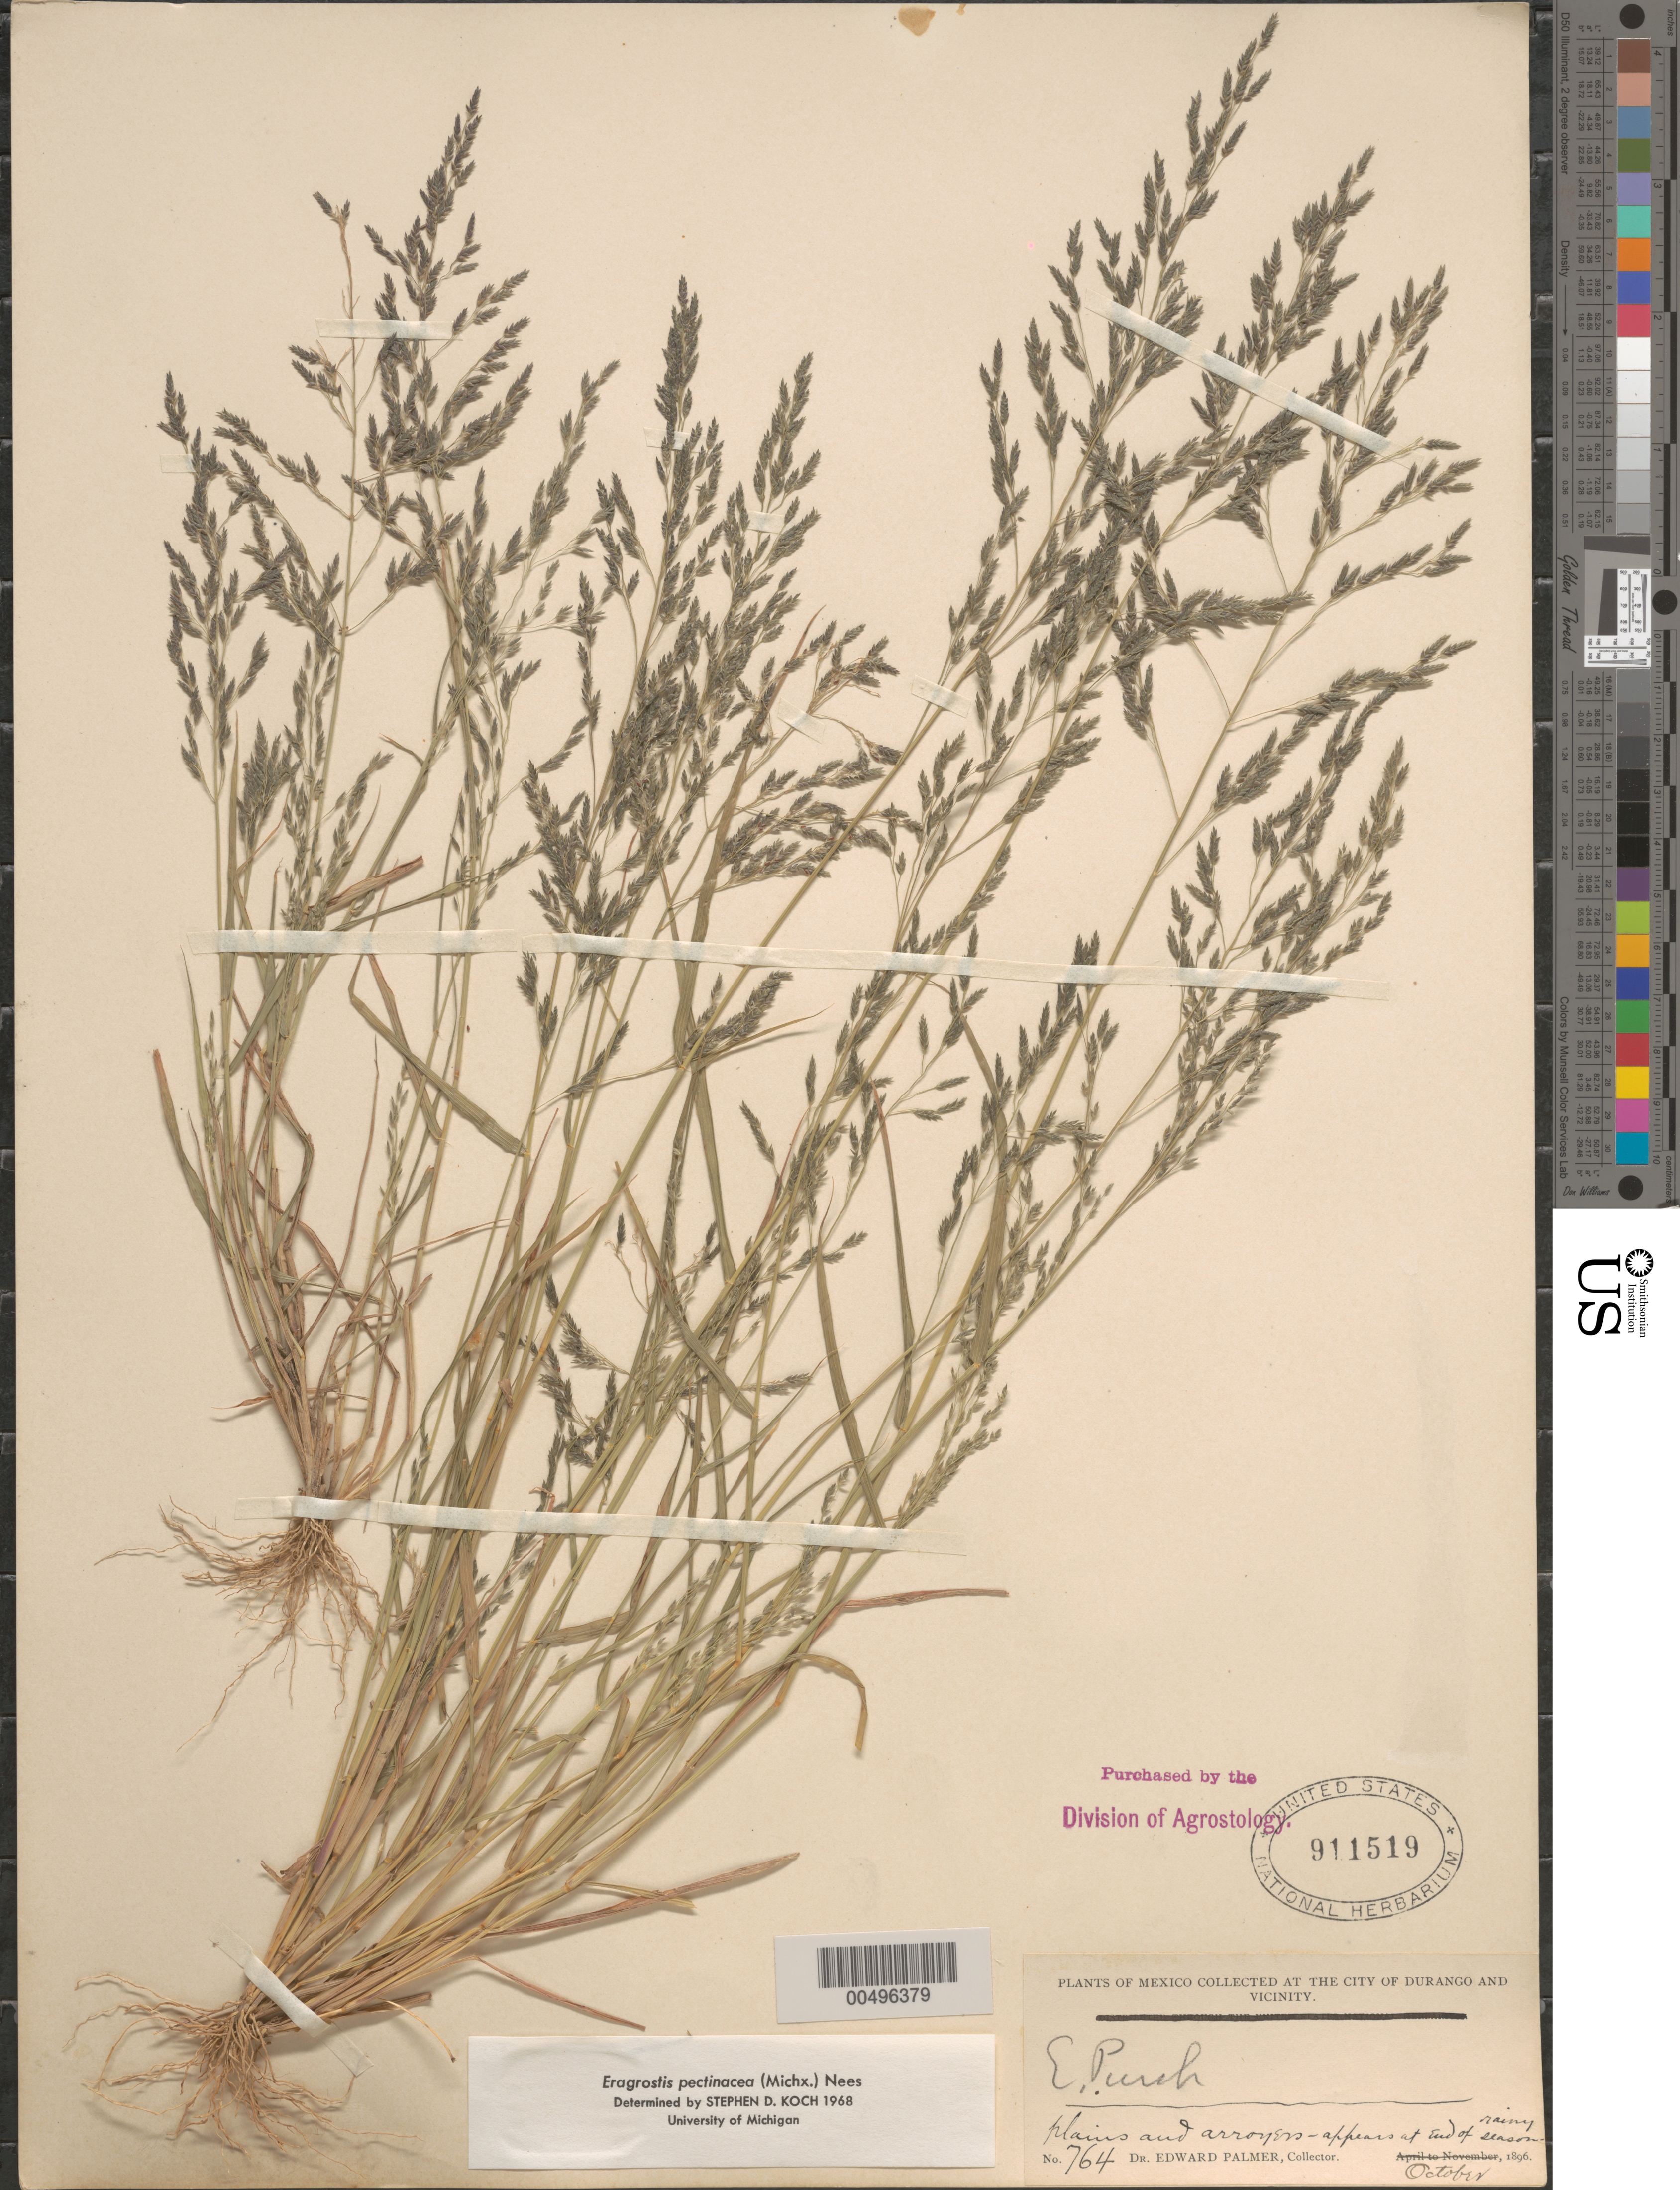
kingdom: Plantae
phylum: Tracheophyta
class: Liliopsida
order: Poales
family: Poaceae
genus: Eragrostis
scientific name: Eragrostis pectinacea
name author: (Michx.) Nees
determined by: Koch, S. D.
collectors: E. Palmer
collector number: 764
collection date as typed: Oct 1896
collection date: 1896-10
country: Mexico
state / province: Durango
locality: City of Durango and vicinity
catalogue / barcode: US 911519